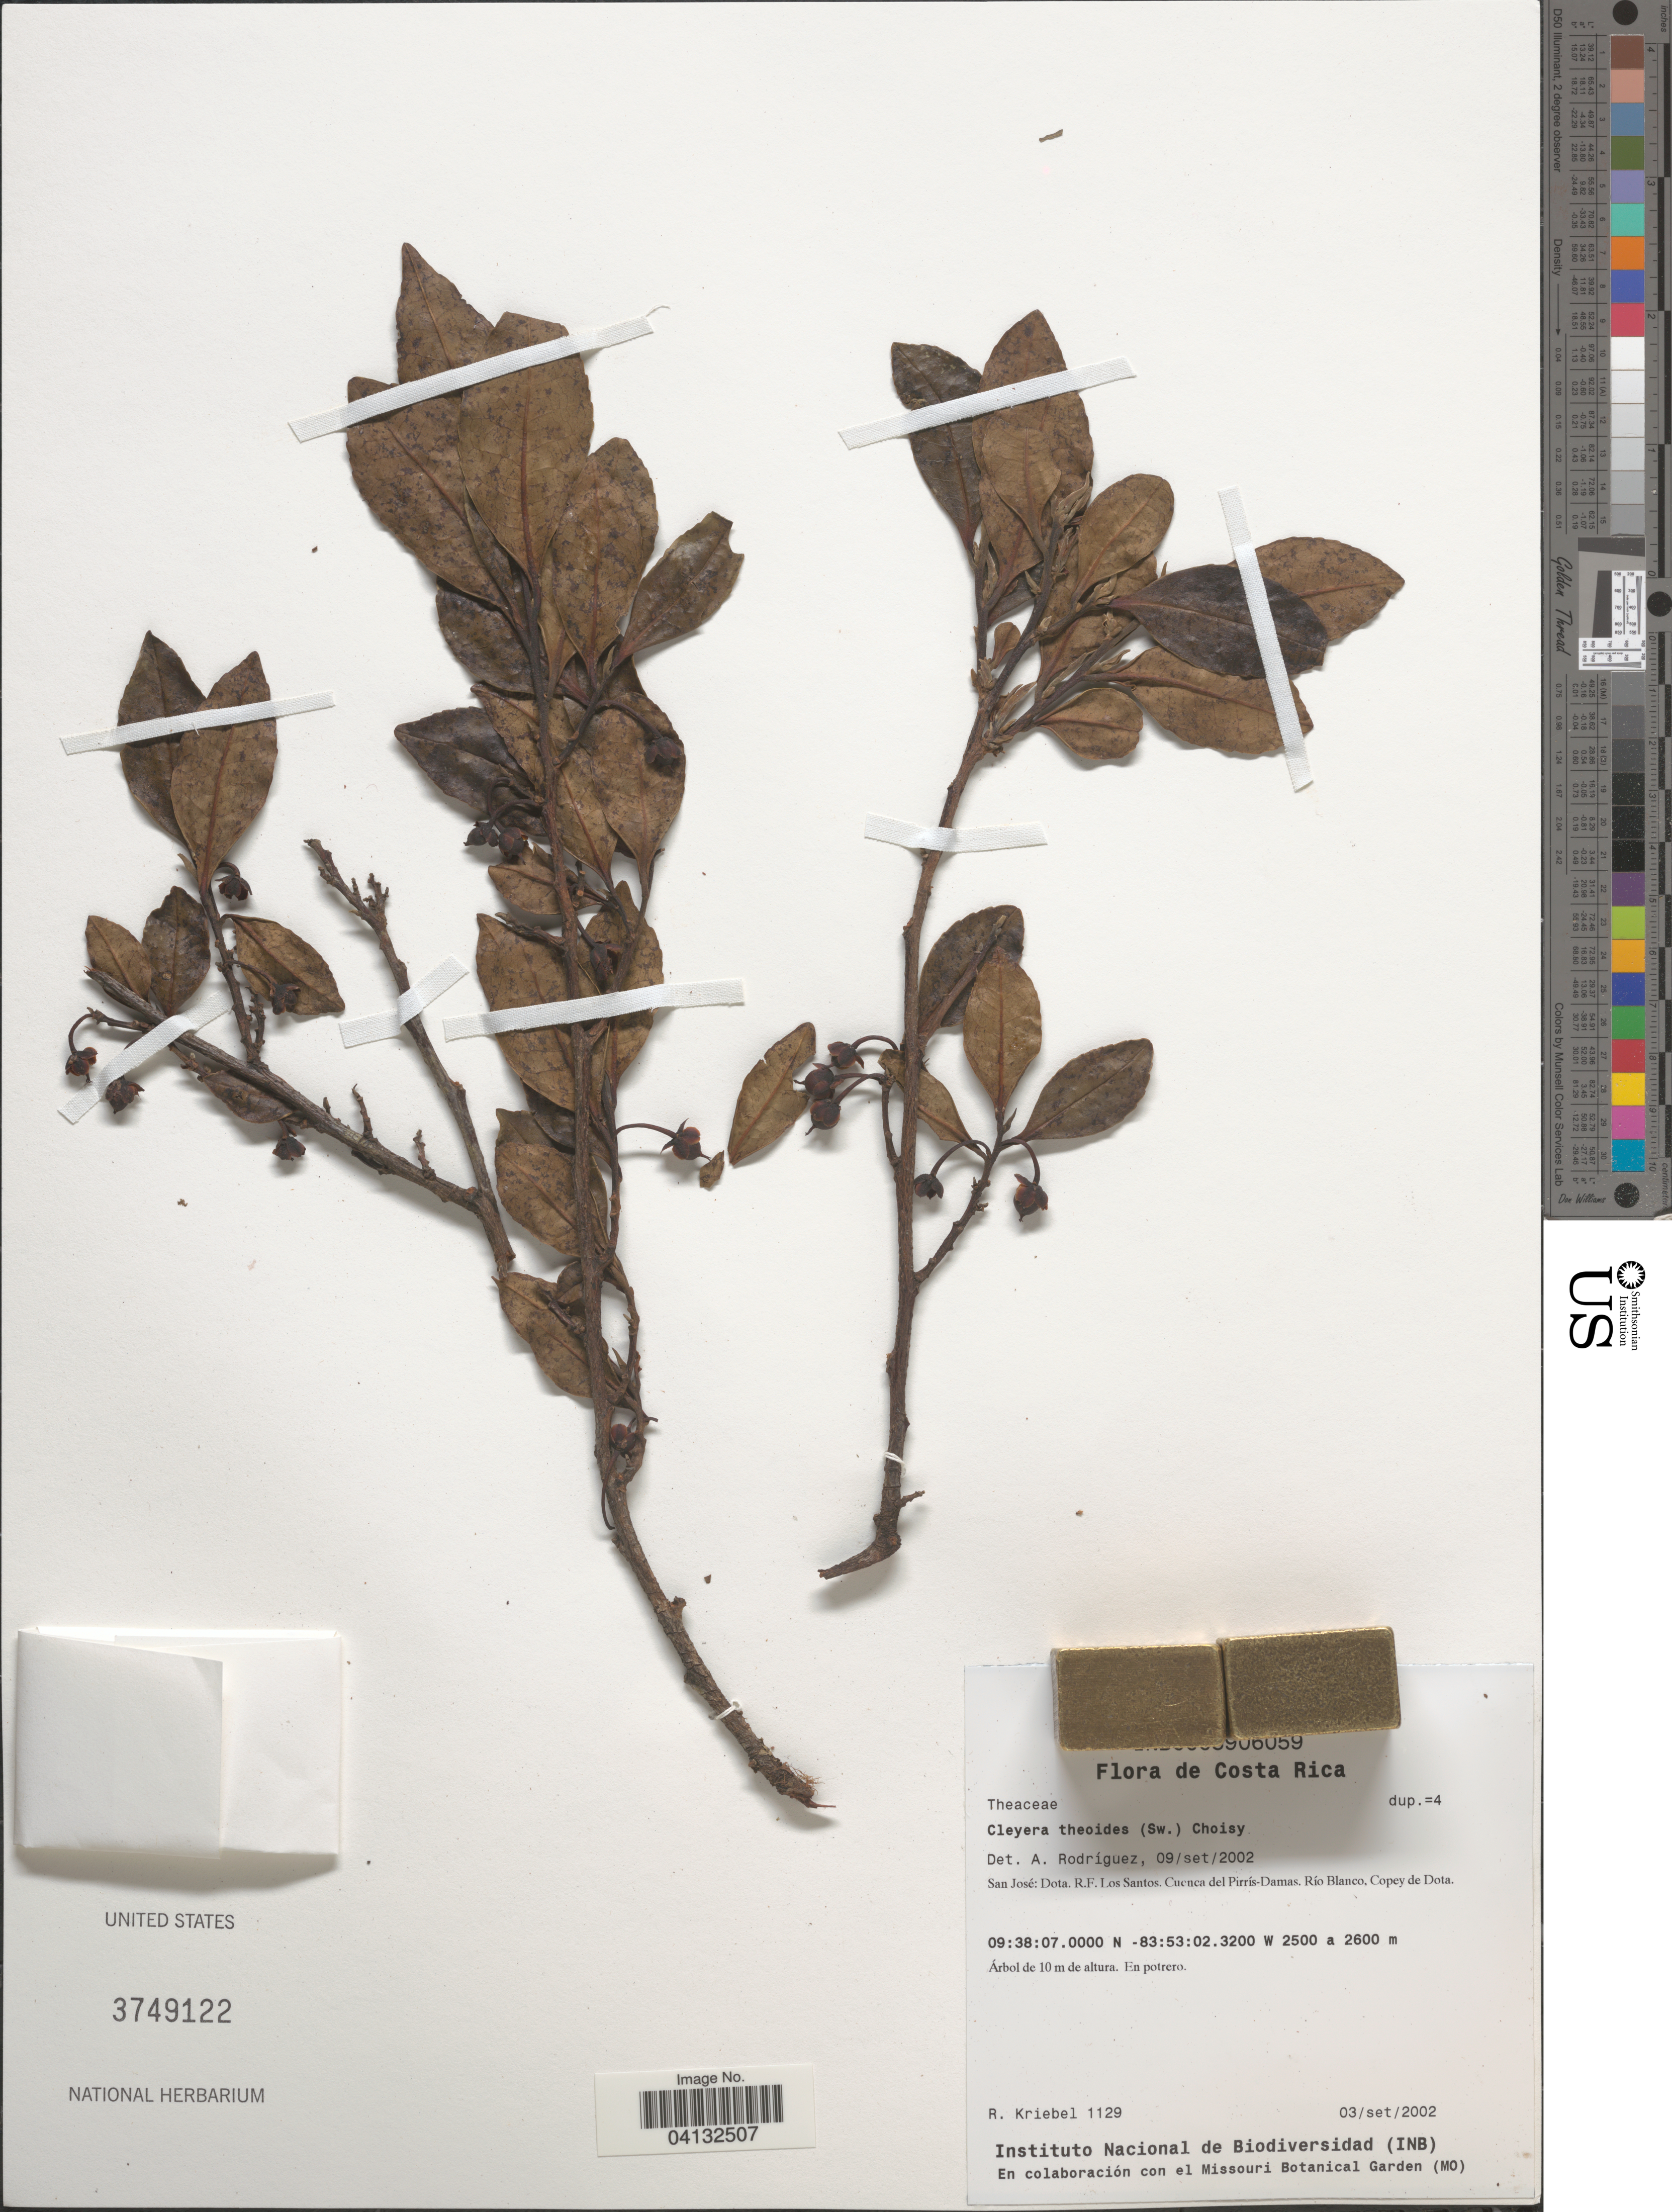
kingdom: Plantae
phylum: Tracheophyta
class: Magnoliopsida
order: Ericales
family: Pentaphylacaceae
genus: Cleyera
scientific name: Cleyera theaeoides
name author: (Sw.) Choisy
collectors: R. Kriebel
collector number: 1129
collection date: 2002-09-03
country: Costa Rica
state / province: San José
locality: Dota. R.F. Los Santos. Cuenca del Pirrís-Damas. Río Blanco, Copey de Dota.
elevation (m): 2500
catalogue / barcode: US 3749122